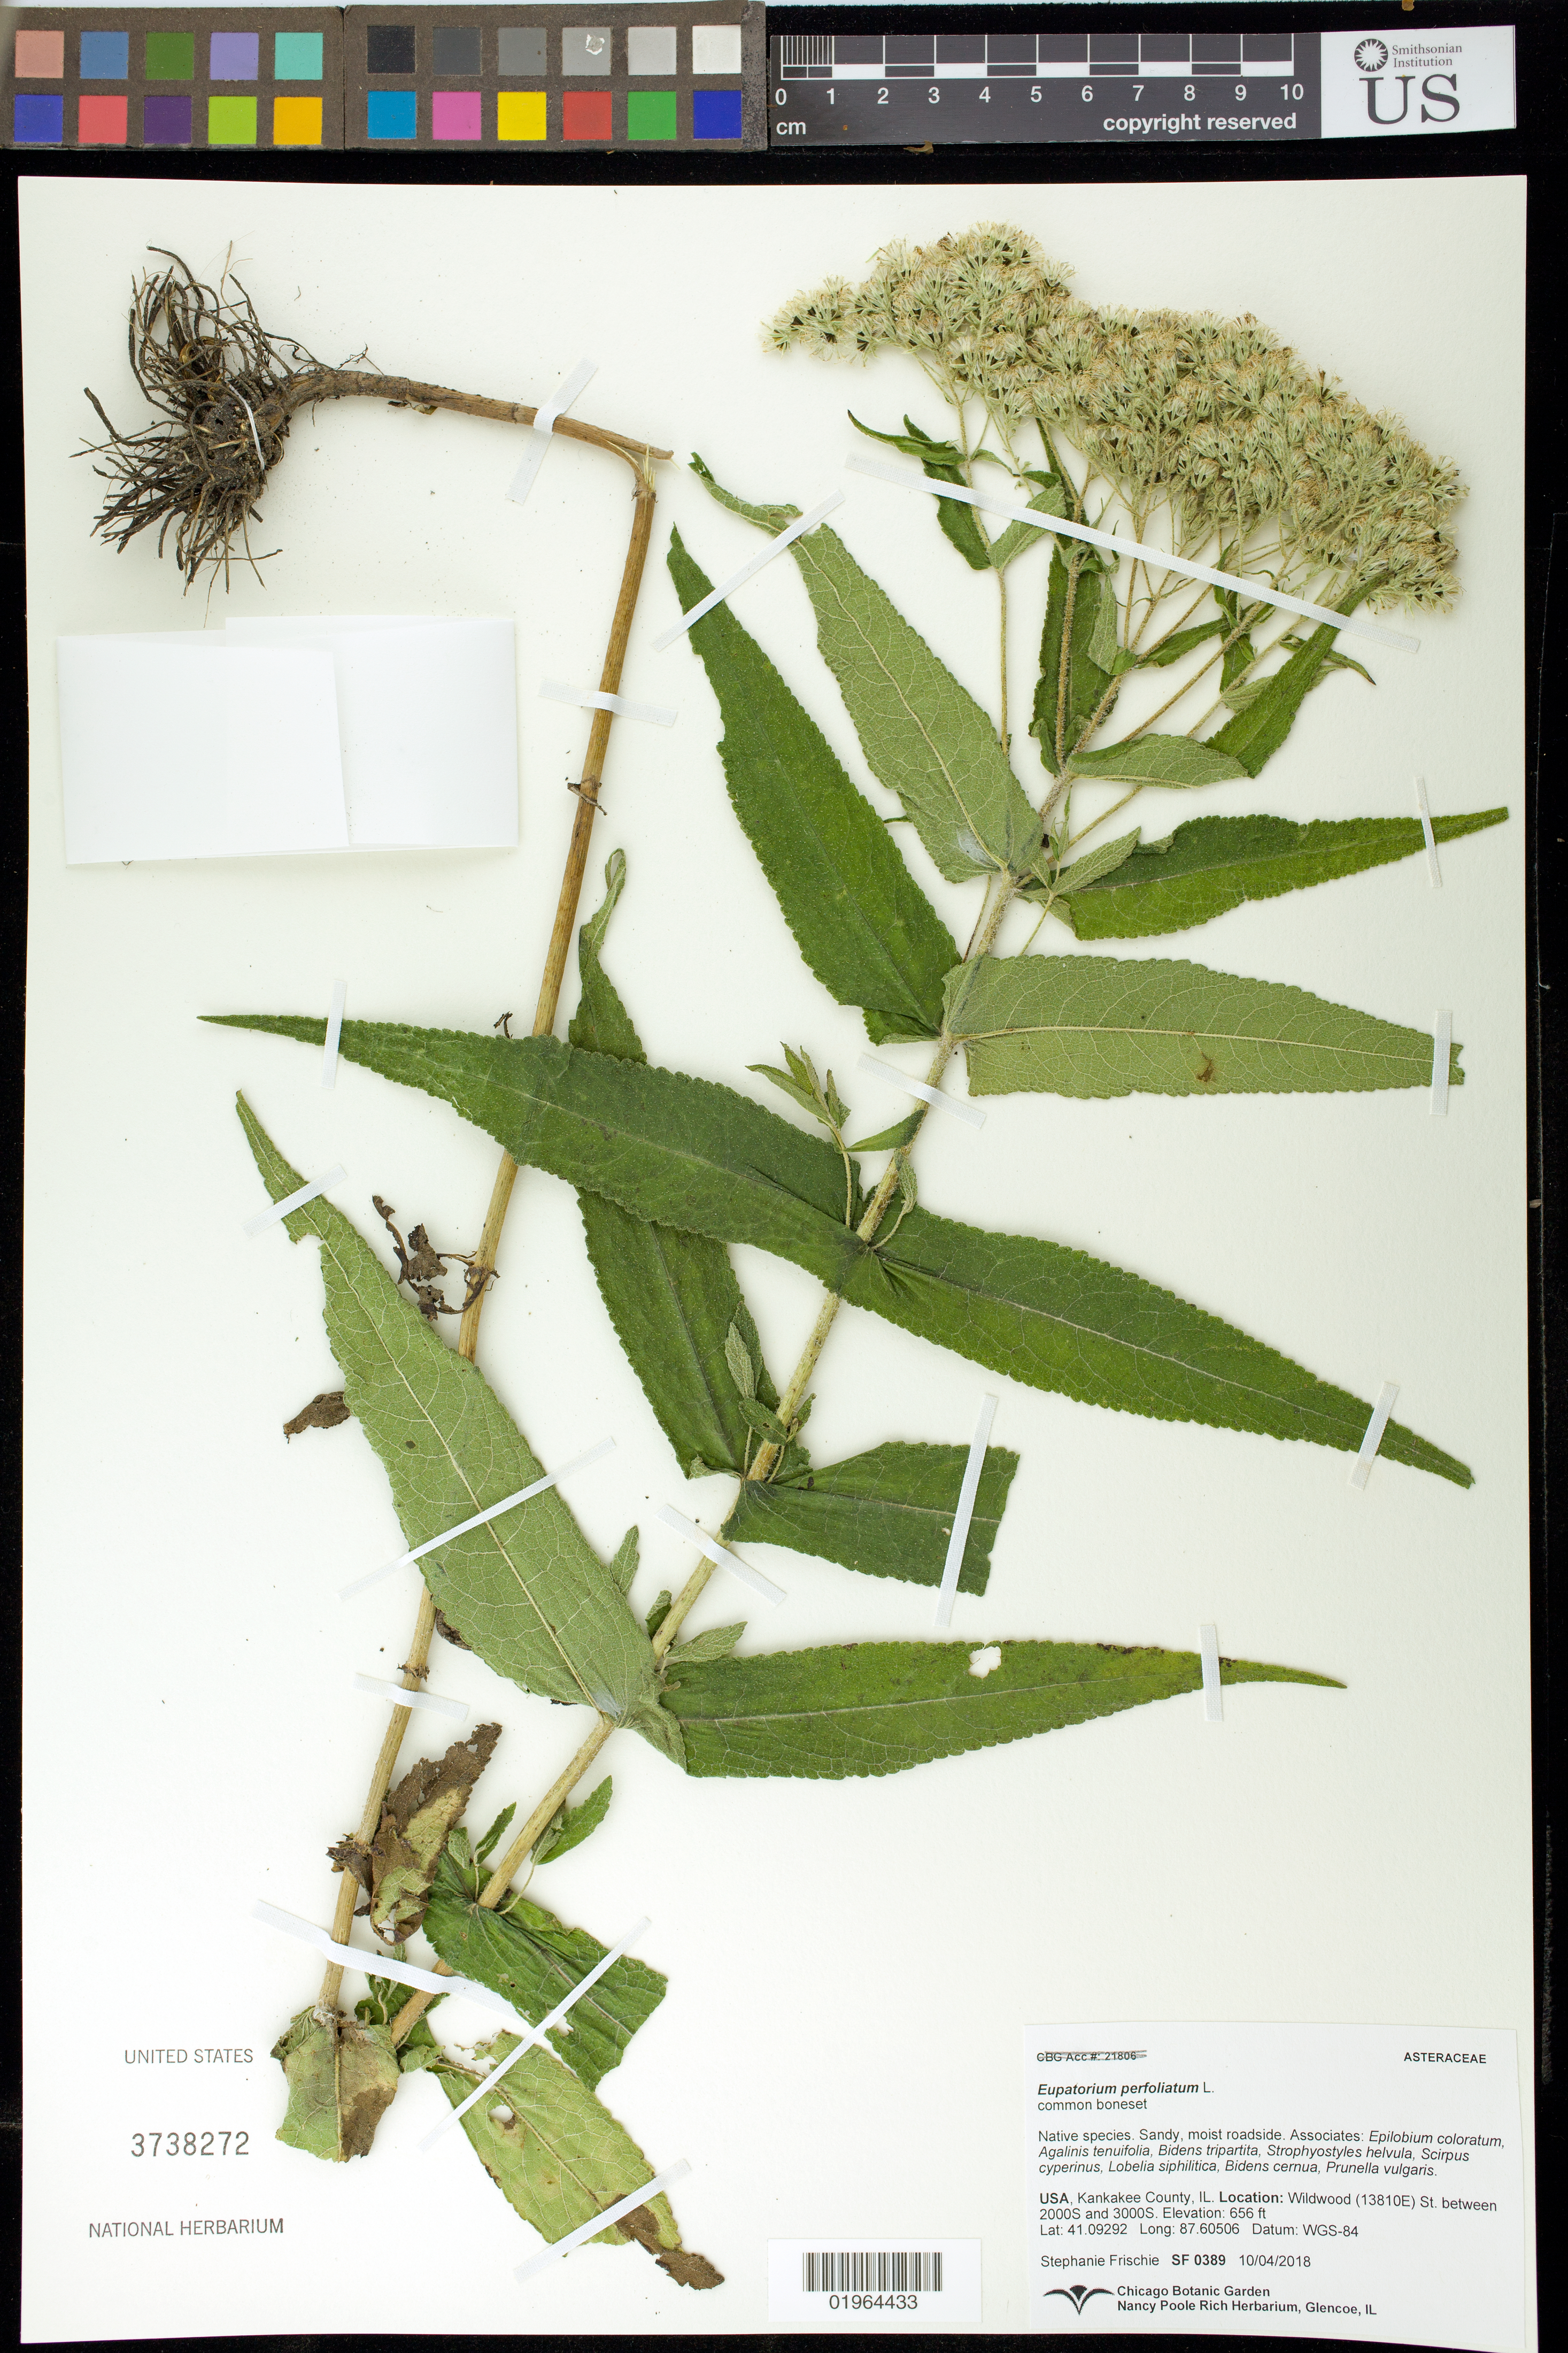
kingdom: Plantae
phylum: Tracheophyta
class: Magnoliopsida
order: Asterales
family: Asteraceae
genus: Eupatorium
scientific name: Eupatorium perfoliatum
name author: L.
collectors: S. Frischie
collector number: SF 0389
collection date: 2018-10-04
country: United States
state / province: Illinois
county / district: Kankakee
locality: Wildwood (13810E) St. between 2000S and 3000S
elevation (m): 200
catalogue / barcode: US 3738272